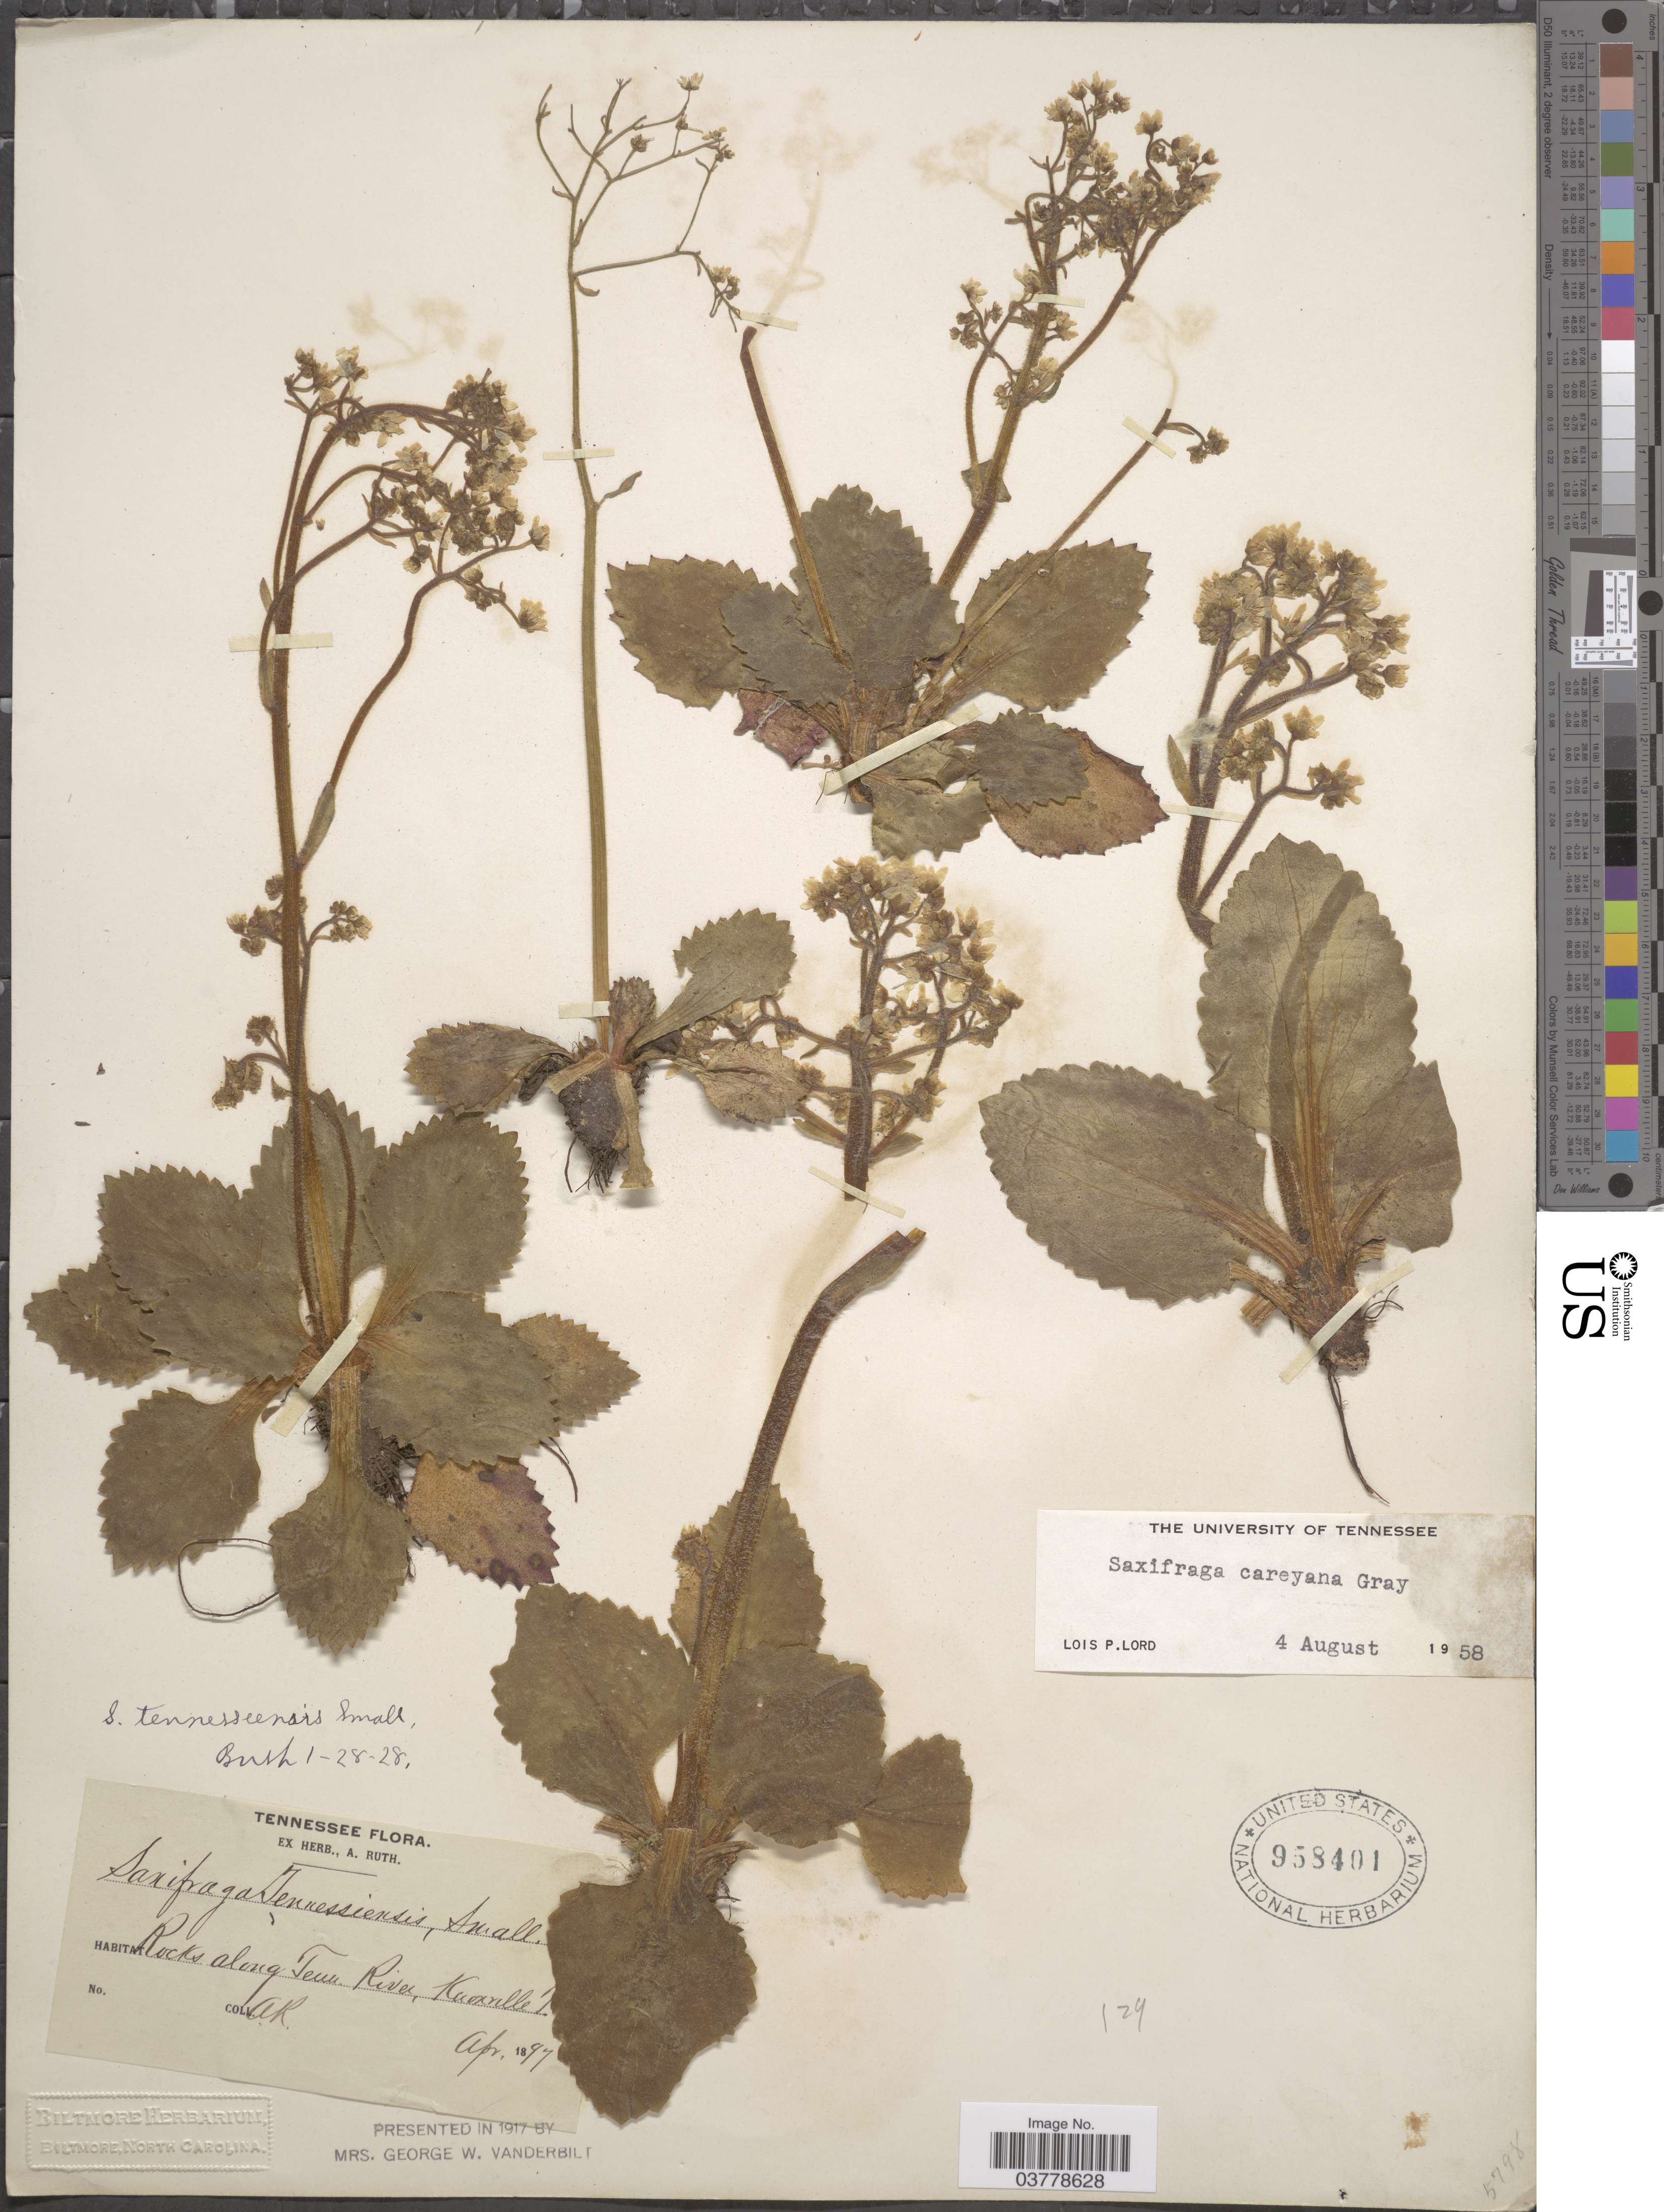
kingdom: Plantae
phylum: Tracheophyta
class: Magnoliopsida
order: Saxifragales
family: Saxifragaceae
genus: Saxifraga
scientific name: Saxifraga careyana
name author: A. Gray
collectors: A. Ruth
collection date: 1897-04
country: United States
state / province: Tennessee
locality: Rocks along Tenn. River, Knoxville.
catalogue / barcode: US 958401